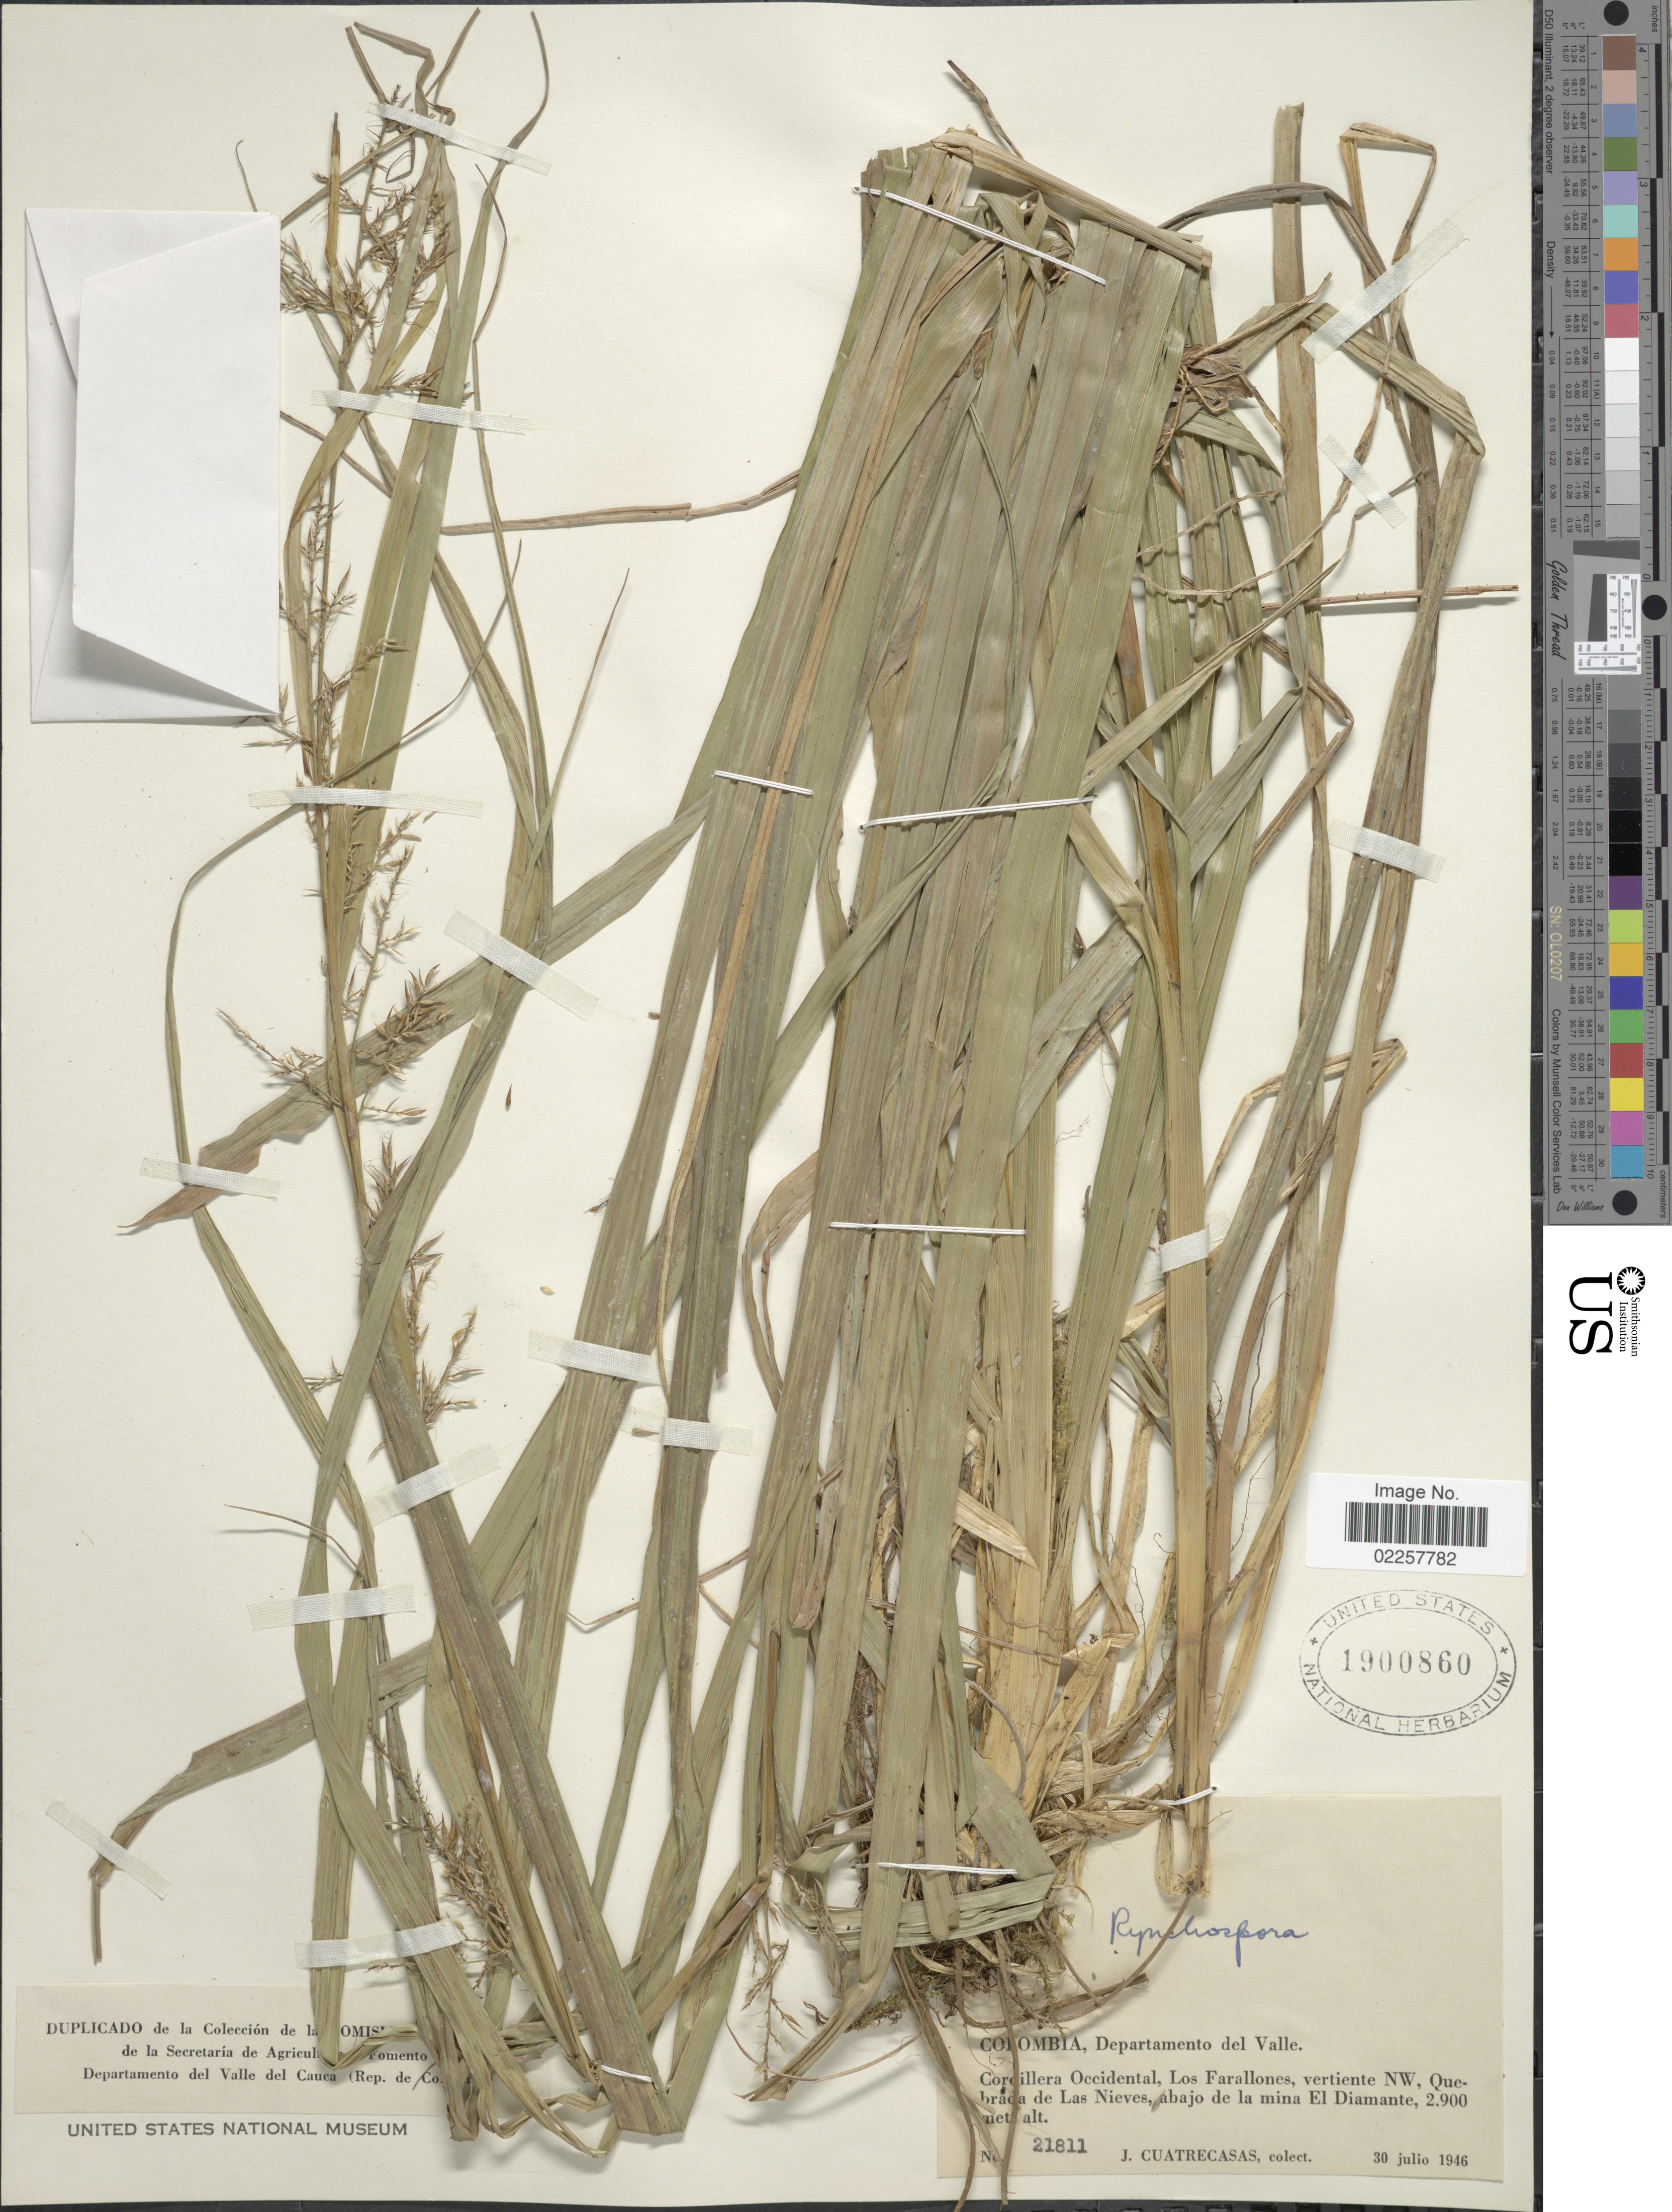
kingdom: Plantae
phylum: Tracheophyta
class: Liliopsida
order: Poales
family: Cyperaceae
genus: Rhynchospora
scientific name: Rhynchospora sp.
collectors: J. Cuatrecasas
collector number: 21811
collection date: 1946-07-30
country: Colombia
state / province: Valle del Cauca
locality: Departamento del Valle, Cordillera Occidental, Los Farallones, vertiente NW, Quebrada de Las Nieves, abajo de la mina El Diamante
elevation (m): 2900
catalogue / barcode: US 1900860